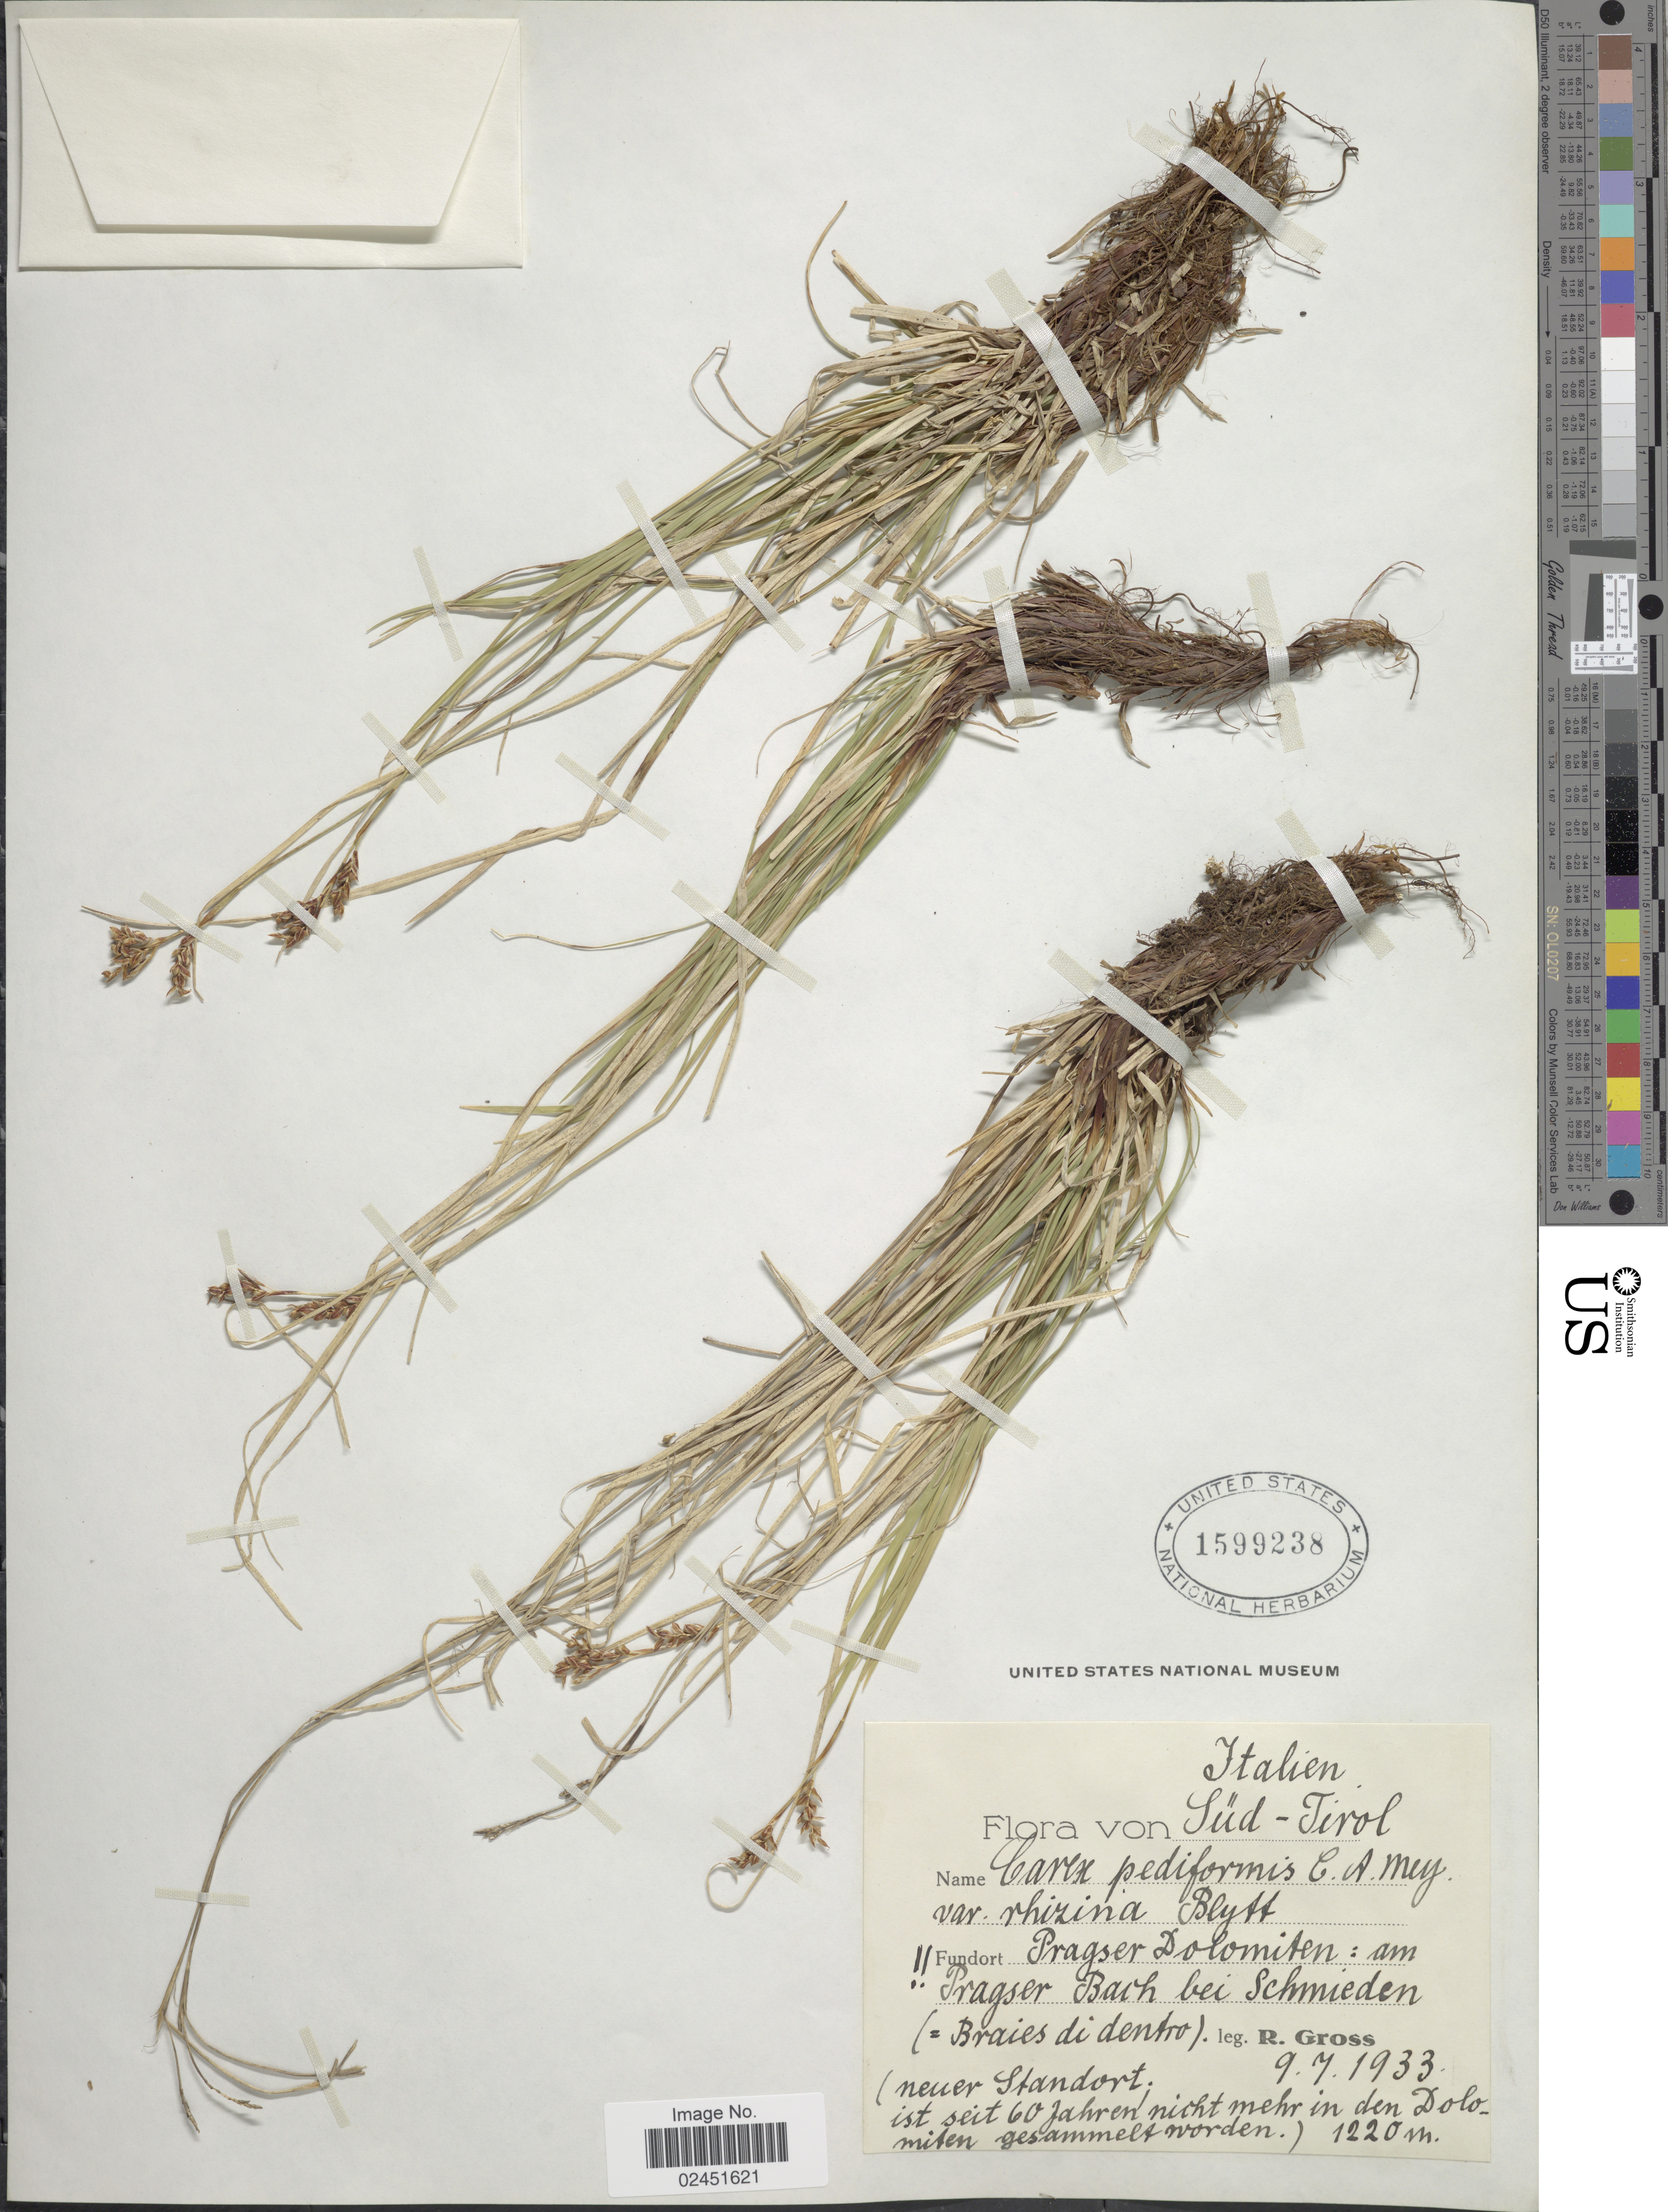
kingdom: Plantae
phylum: Tracheophyta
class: Liliopsida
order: Poales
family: Cyperaceae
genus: Carex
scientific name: Carex pediformis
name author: C.A. Mey.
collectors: R. Gross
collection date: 1933-07-09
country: Italy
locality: Sud- Tirol. Pragser Dolomiten: am Pragser Baih bei Schmieden (= Braies di dentro)( neuer Standort. ist seit GO Jahren nichte mehr in den Dolomiten gesammelt worden) [interpreted]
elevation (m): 1220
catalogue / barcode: US 1599238